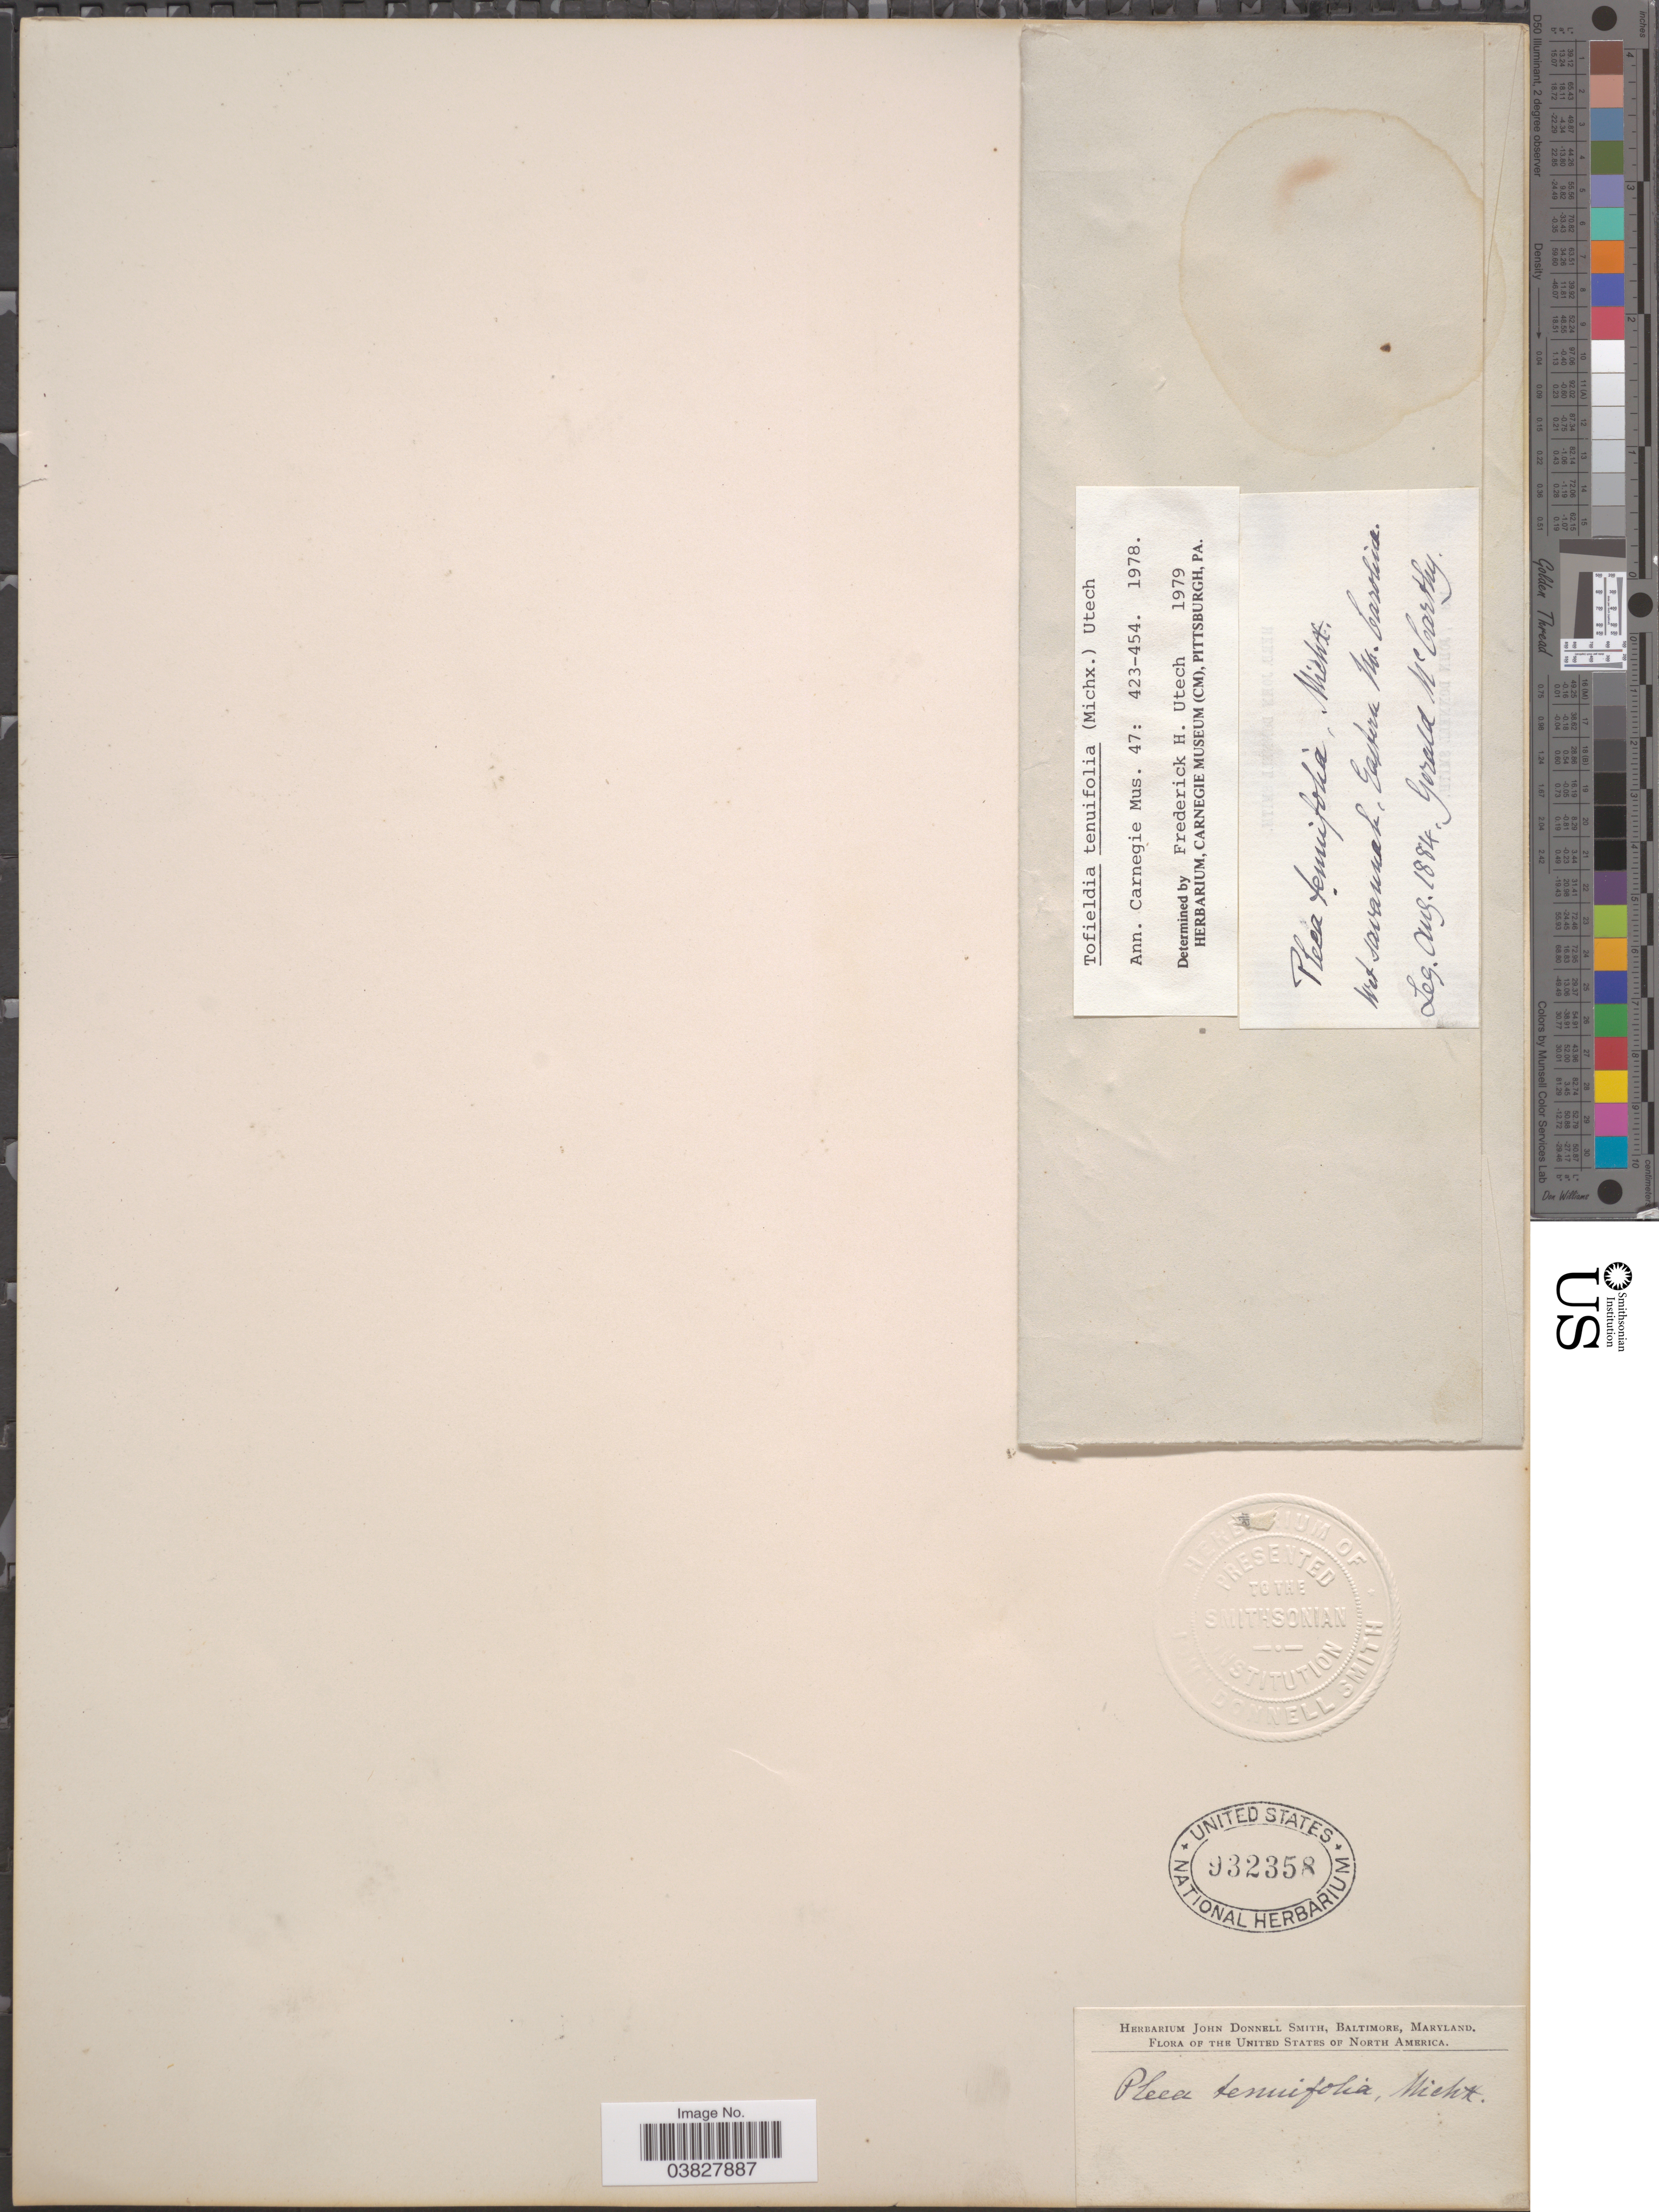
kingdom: Plantae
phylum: Tracheophyta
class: Liliopsida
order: Alismatales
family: Tofieldiaceae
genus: Pleea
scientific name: Pleea tenuifolia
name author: Michx.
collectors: G. McCarthy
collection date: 1884-08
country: United States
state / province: North Carolina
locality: Eastern No. Carolina.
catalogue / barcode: US 932358